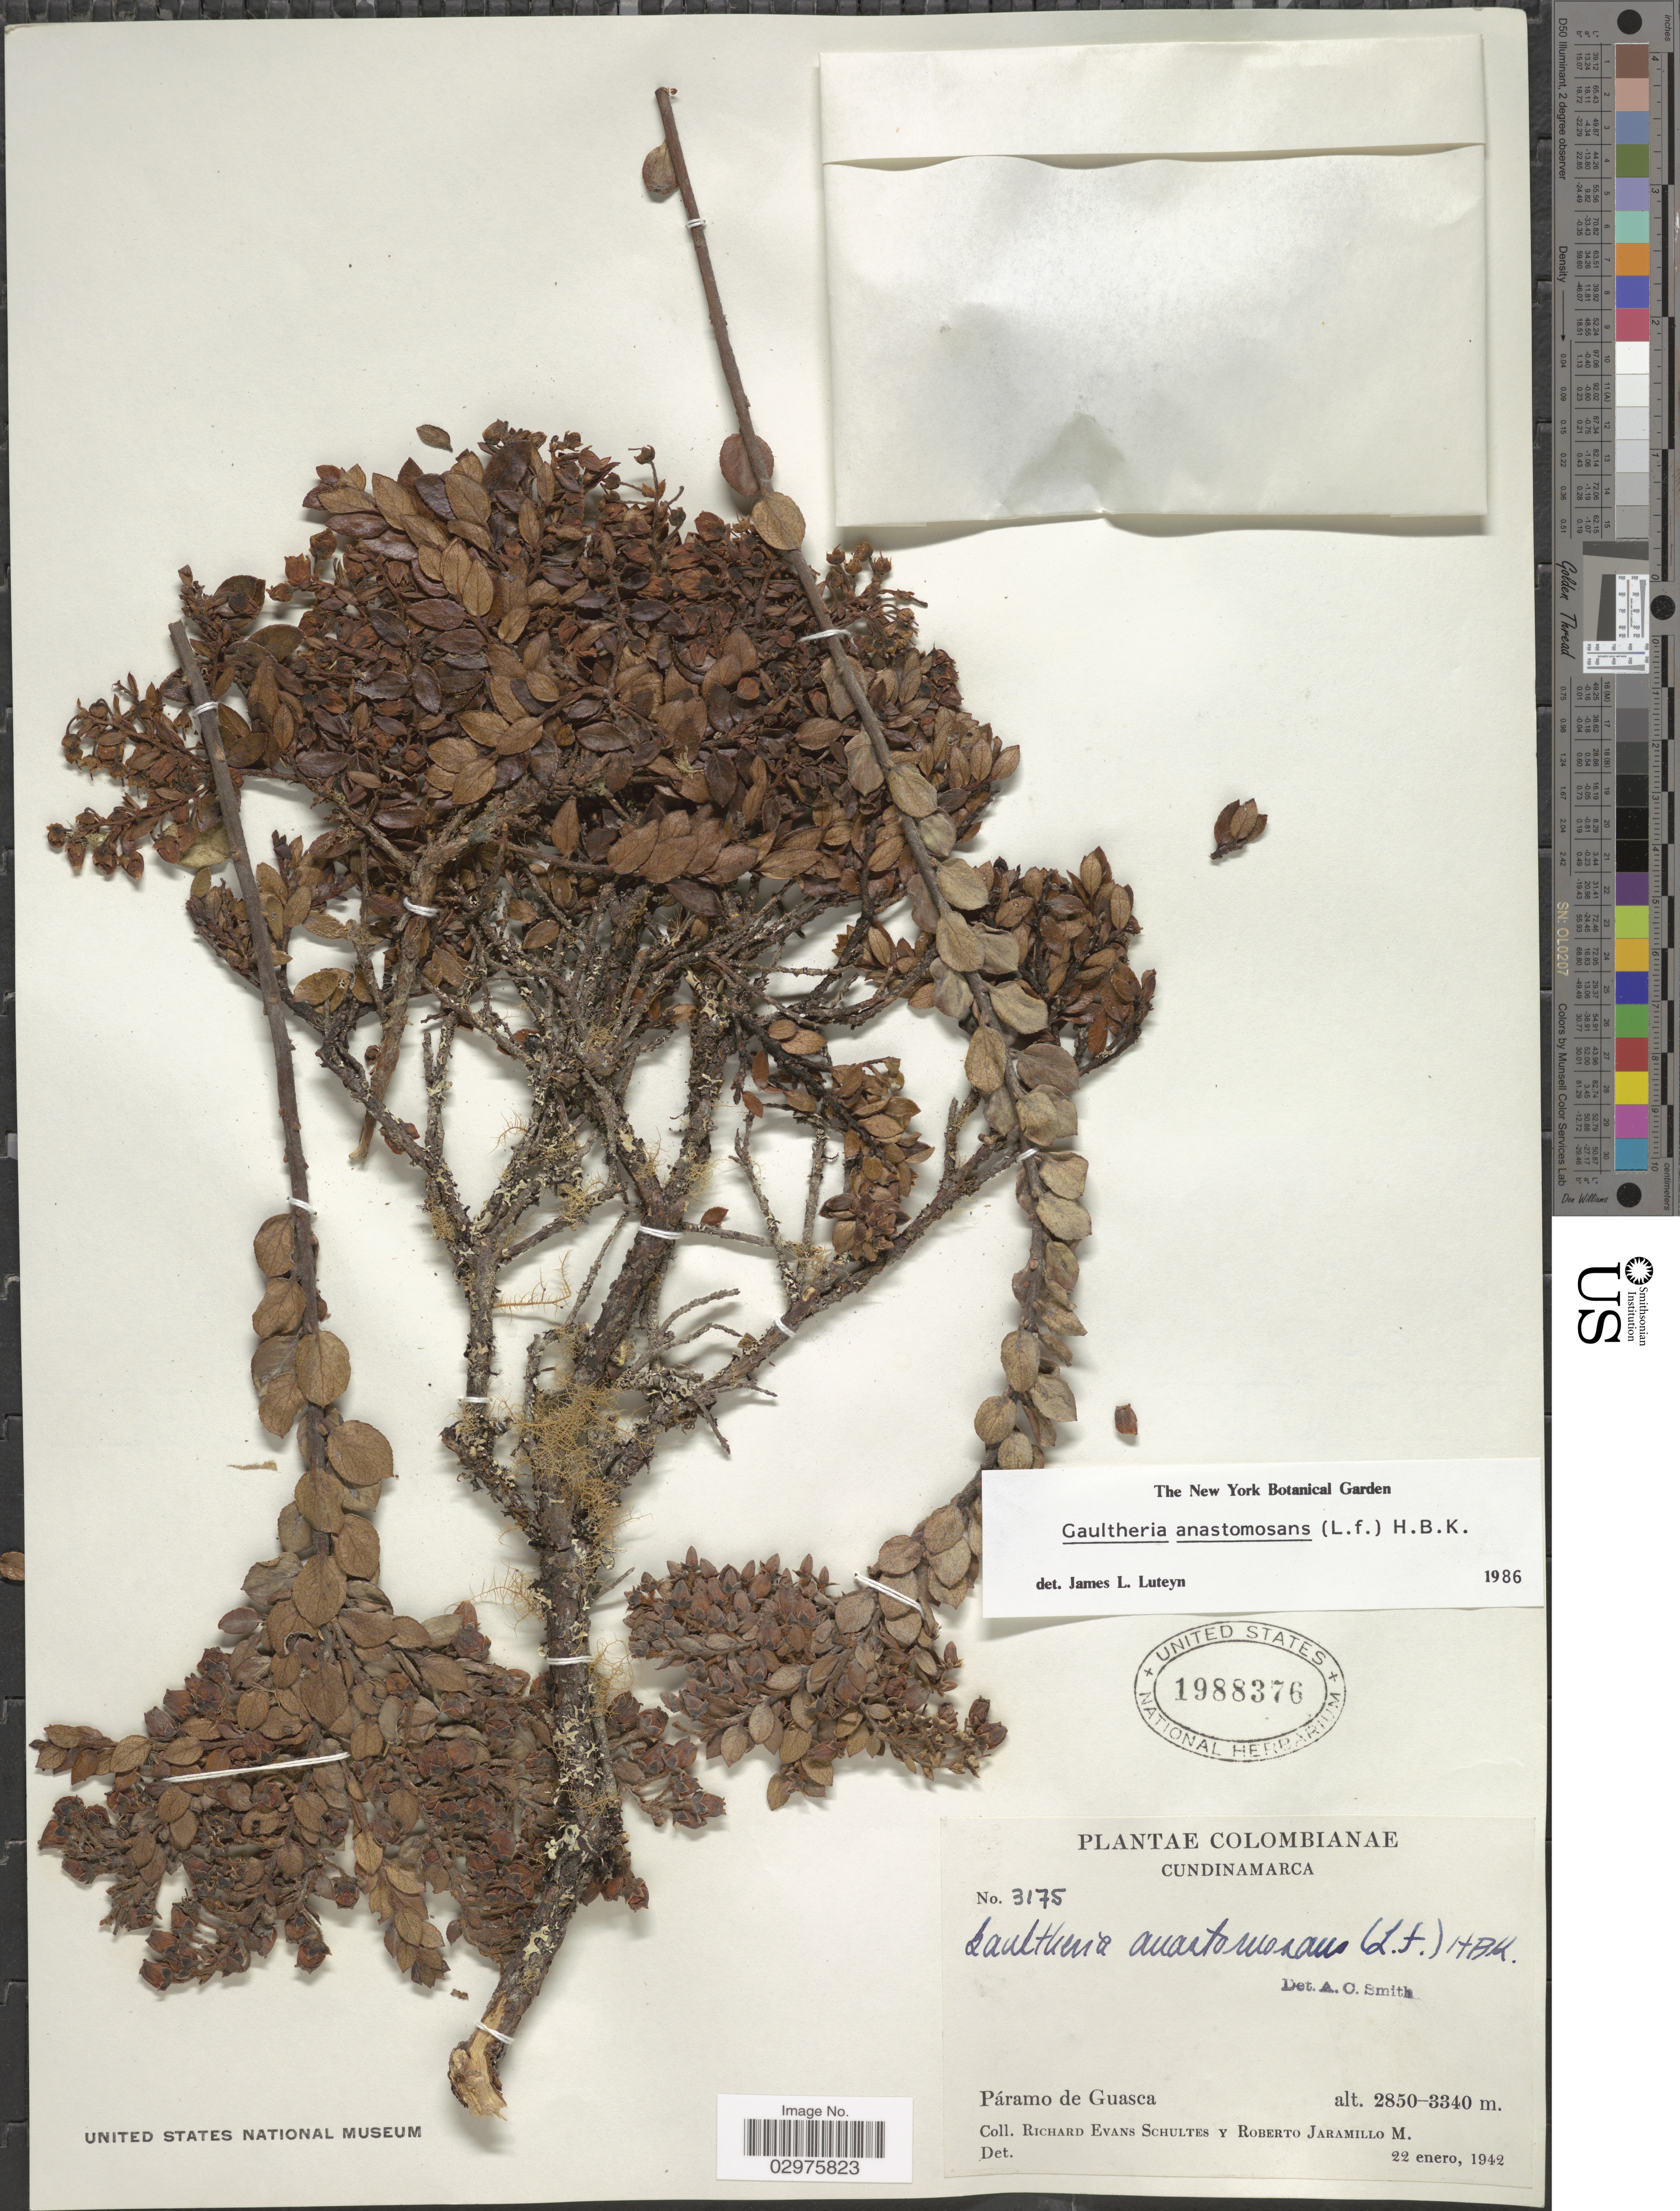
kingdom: Plantae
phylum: Tracheophyta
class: Magnoliopsida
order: Ericales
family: Ericaceae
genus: Gaultheria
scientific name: Gaultheria anastomosans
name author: (L. f.) Kunth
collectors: R. E. Schultes & R. Jaramillo M.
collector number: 3175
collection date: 1942-01-22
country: Colombia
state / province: Cundinamarca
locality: Páramo de Guasca.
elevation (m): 2850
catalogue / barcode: US 1988376